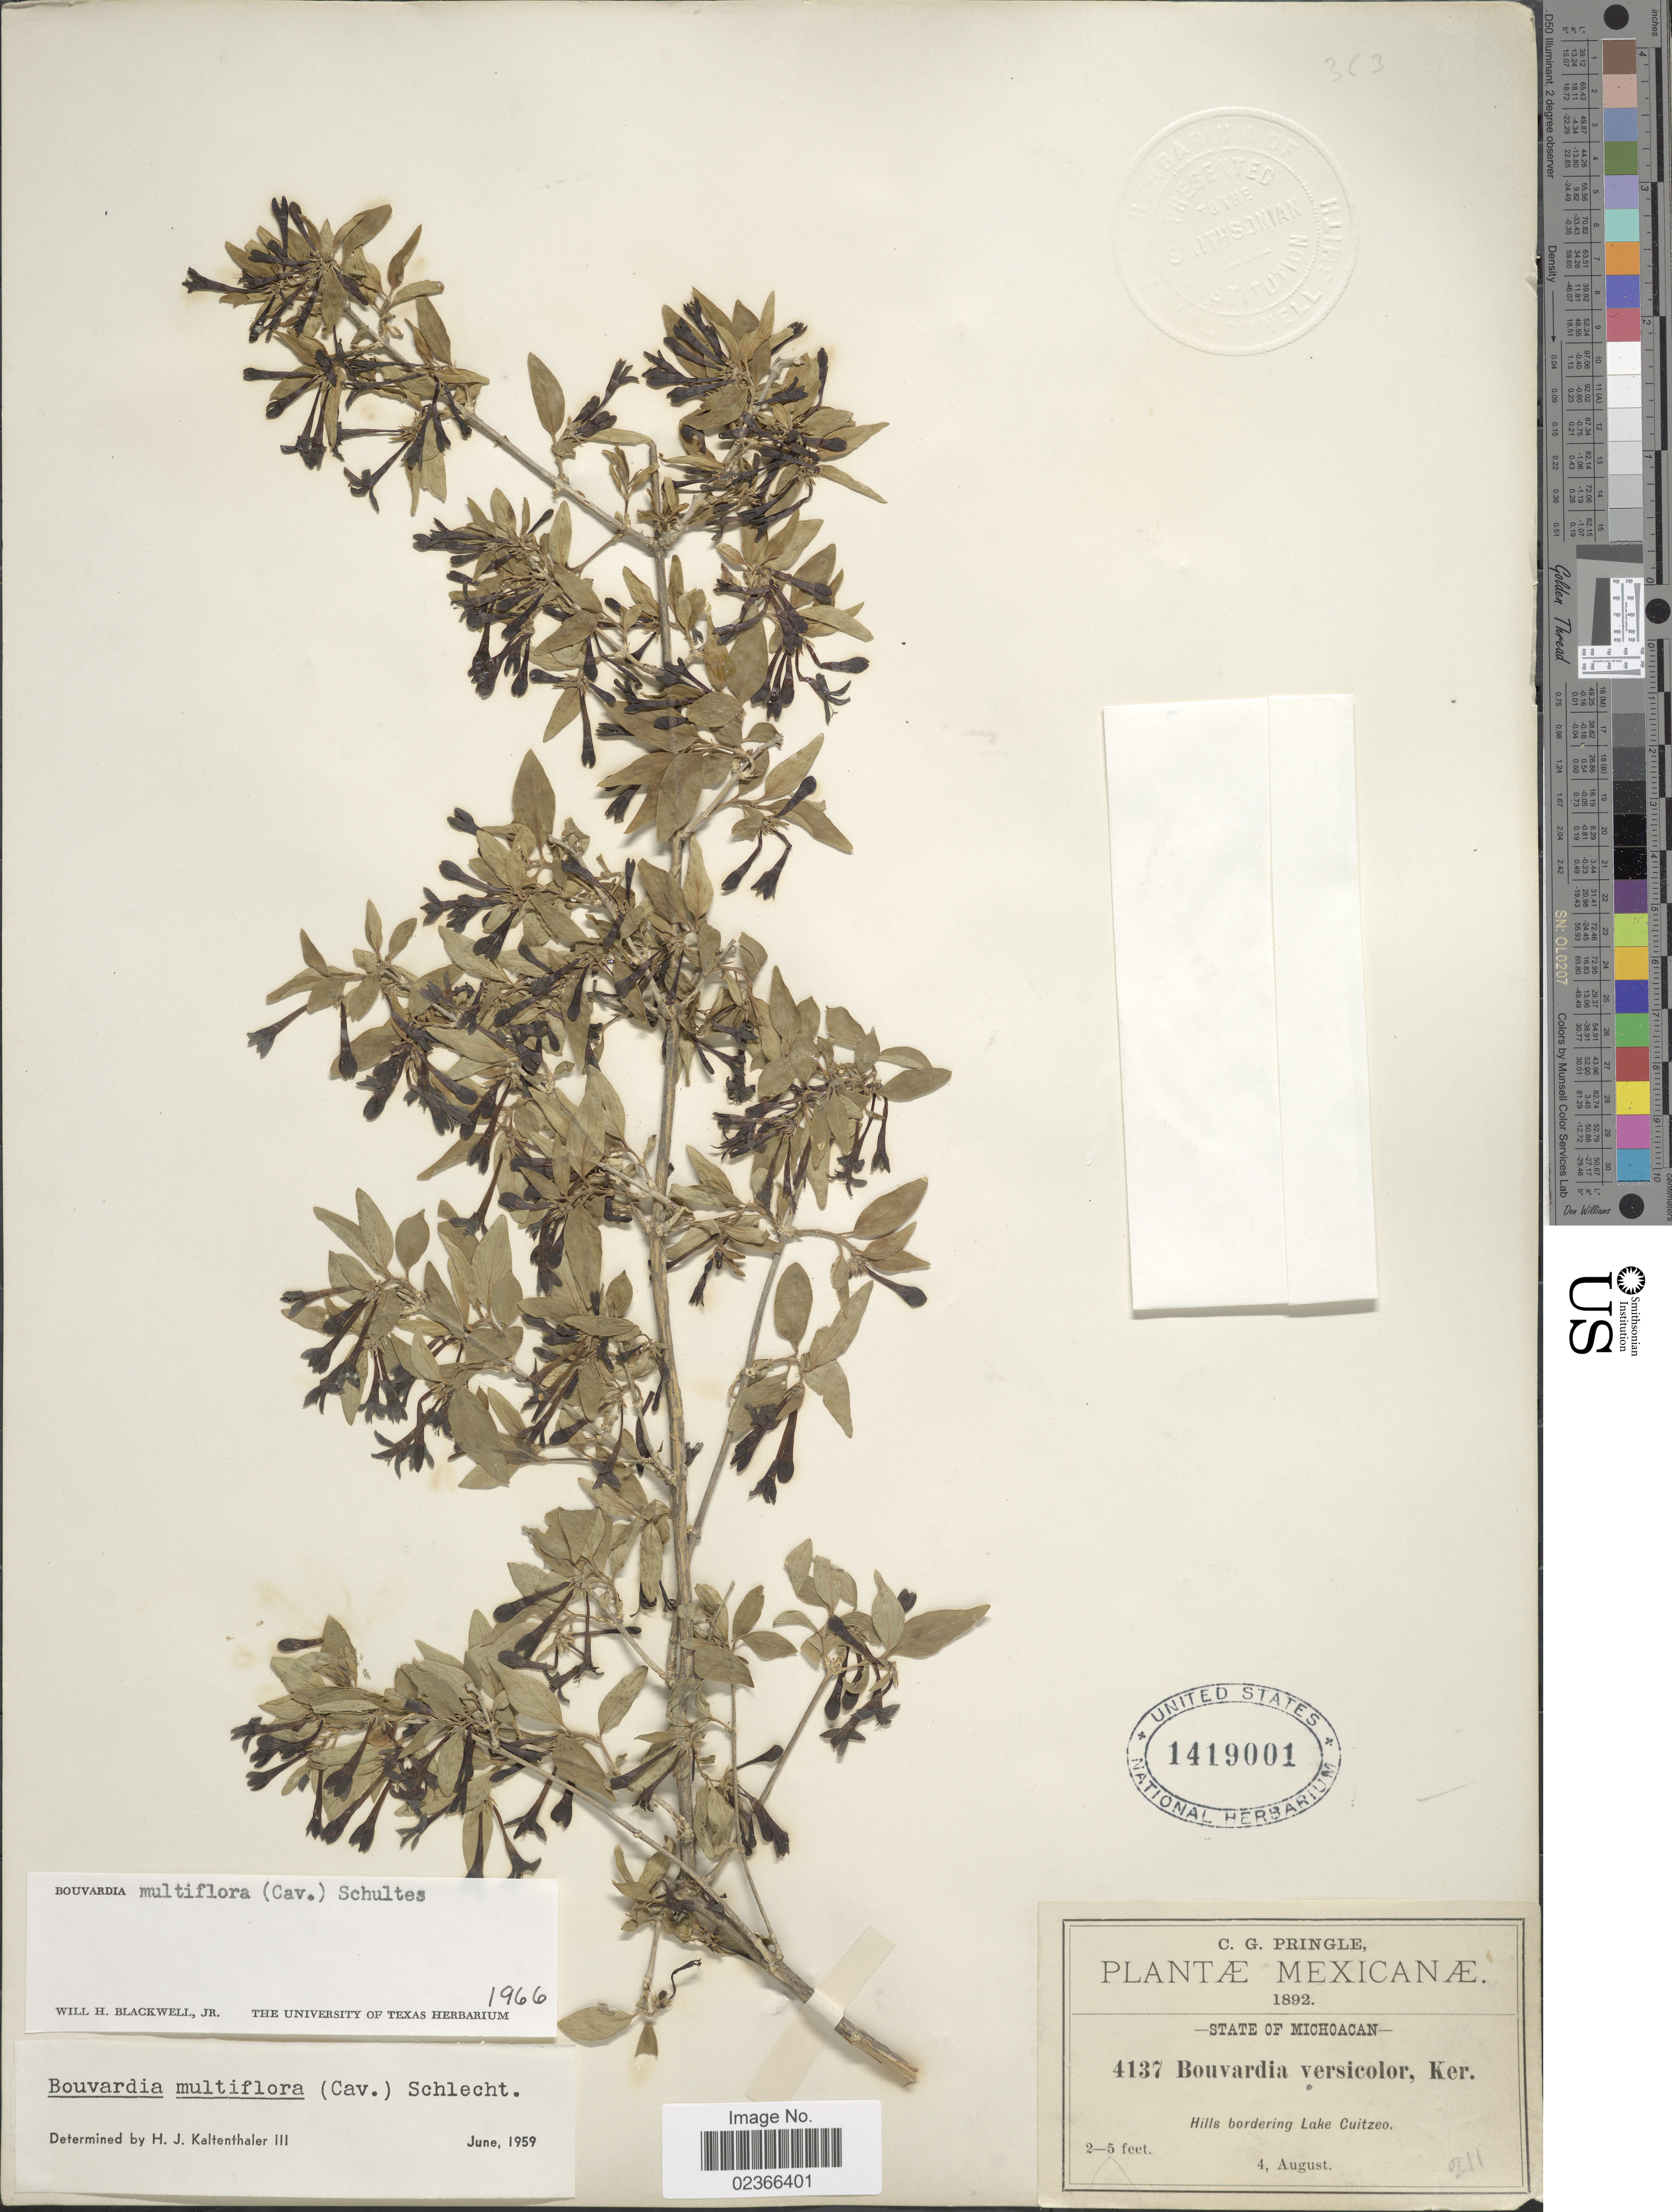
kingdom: Plantae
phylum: Tracheophyta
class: Magnoliopsida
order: Gentianales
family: Rubiaceae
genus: Bouvardia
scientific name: Bouvardia multiflora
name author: (Cav.) Schult.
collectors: C. G. Pringle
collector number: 4137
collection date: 1892-08-04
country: Mexico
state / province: Michoacán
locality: Hills bordering Lake Cuitzeo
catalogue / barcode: US 1419001